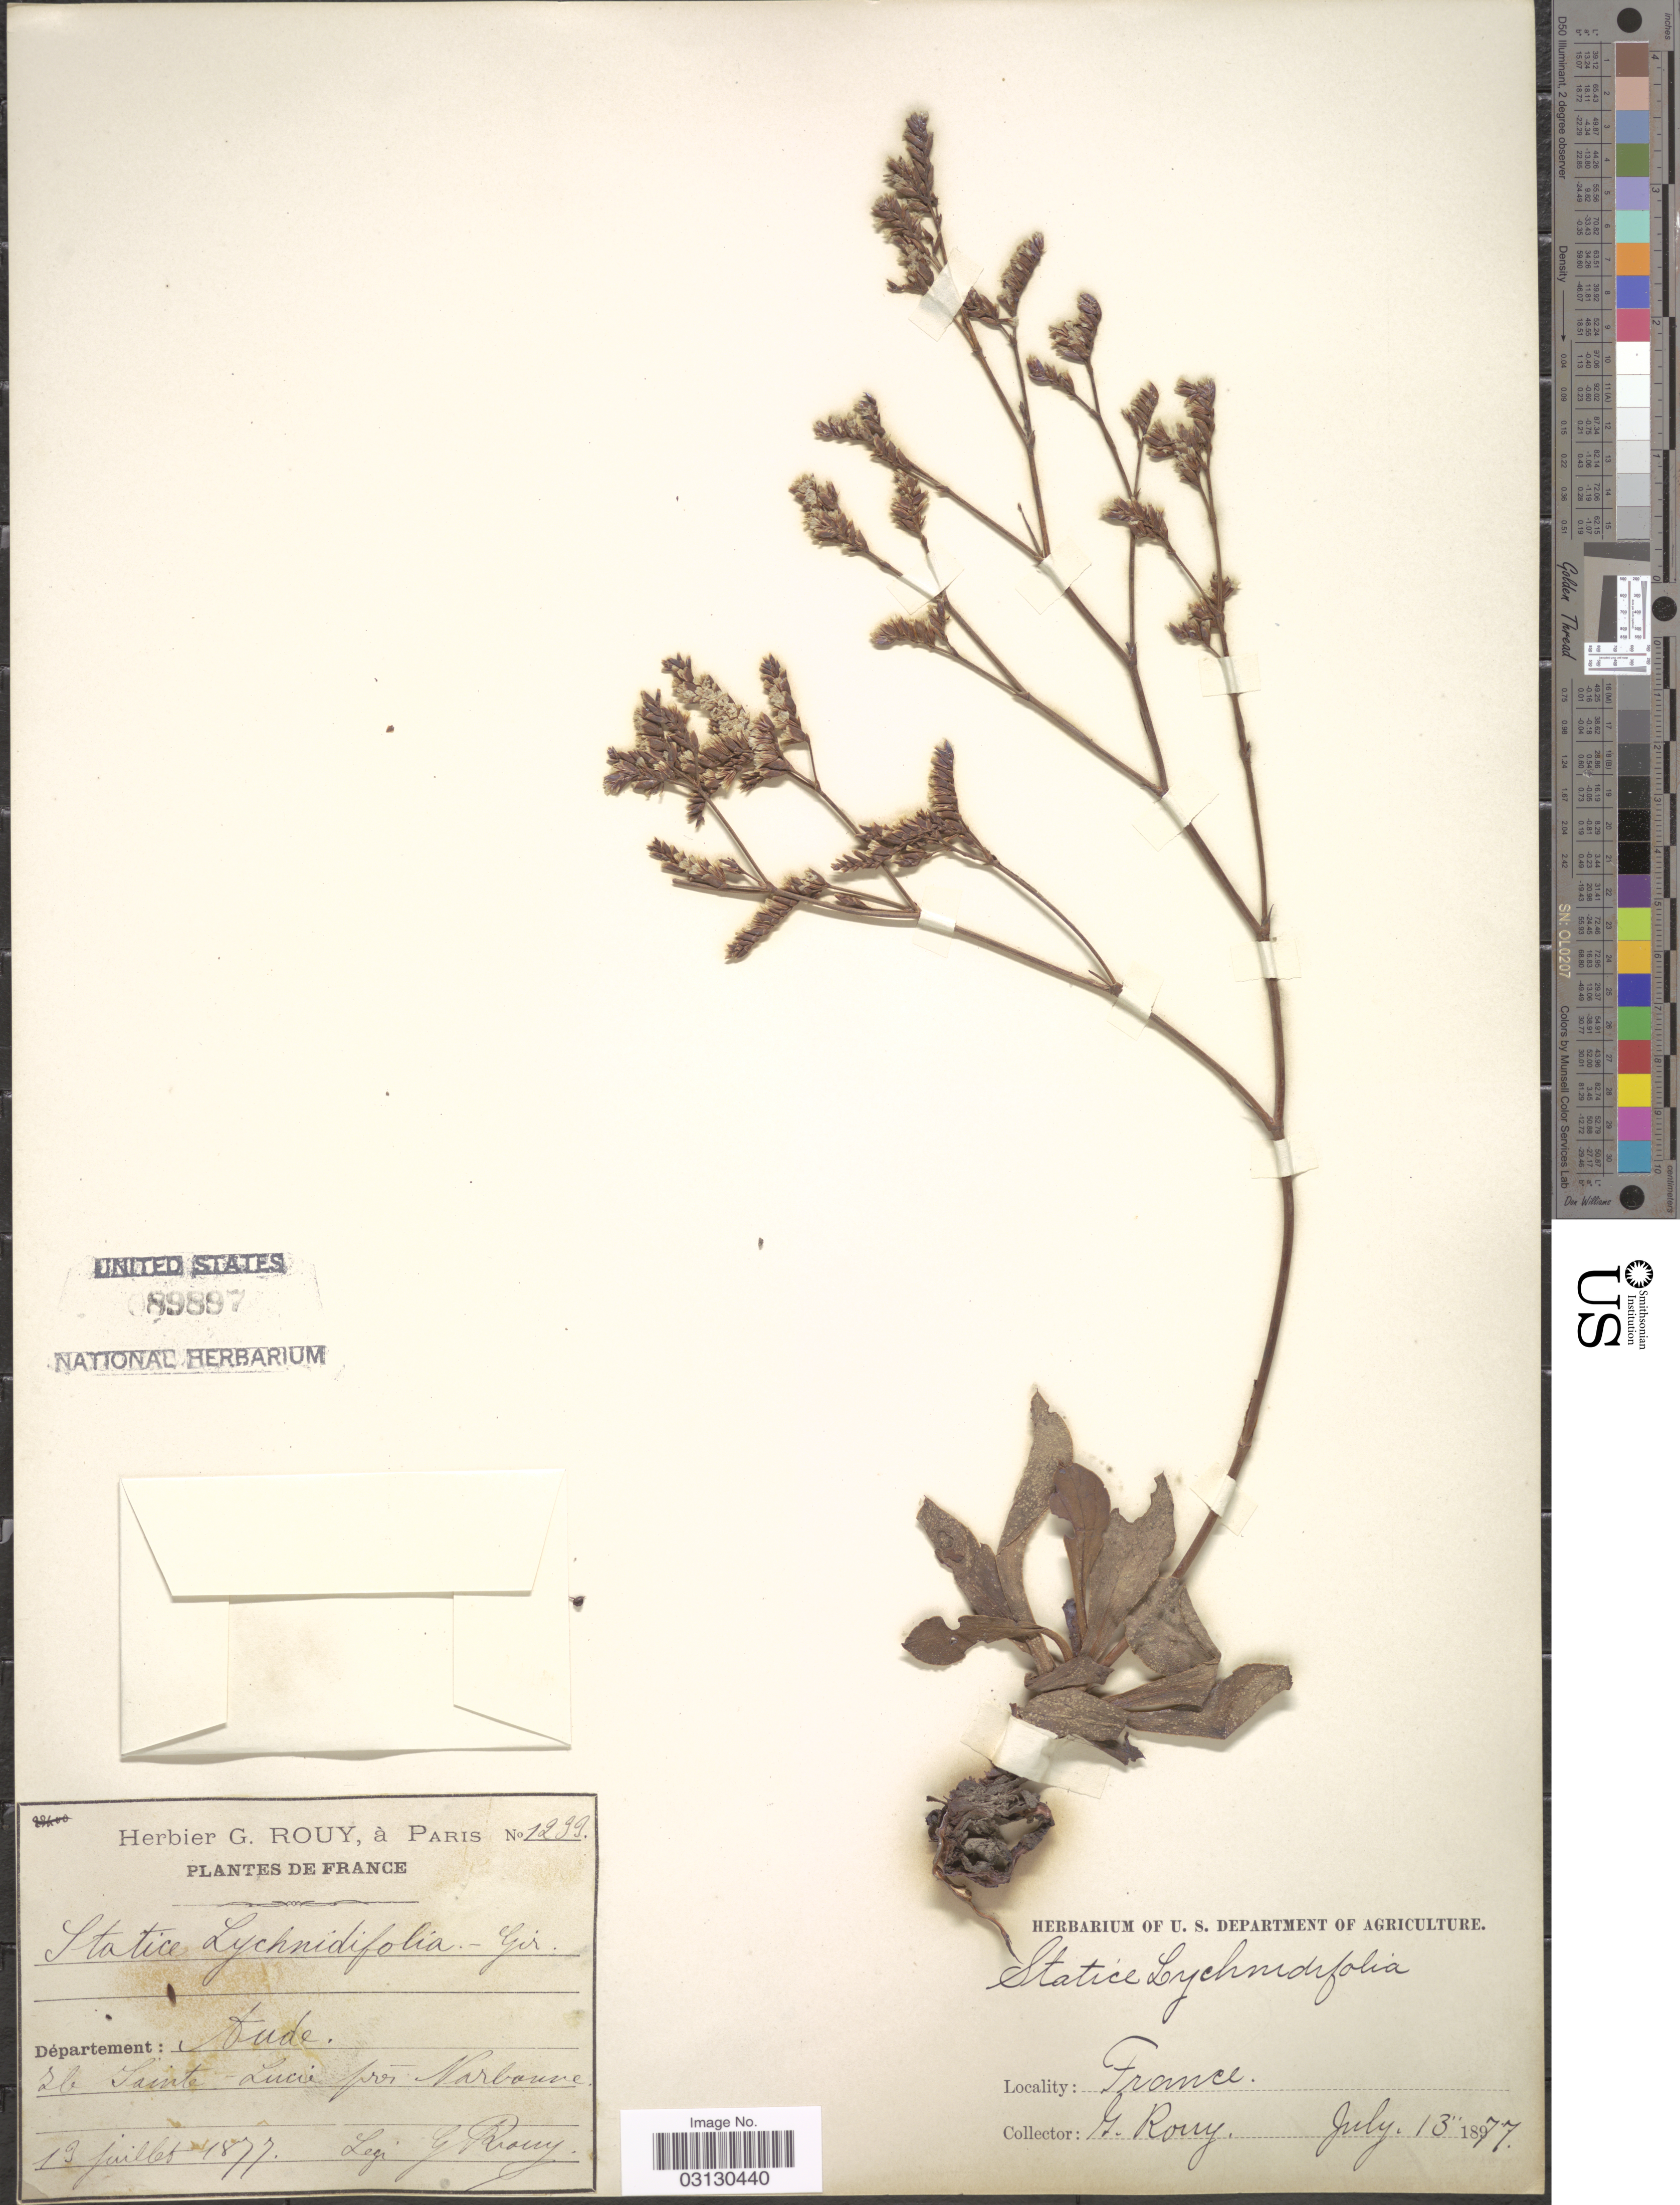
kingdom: Plantae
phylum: Tracheophyta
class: Magnoliopsida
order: Caryophyllales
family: Plumbaginaceae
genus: Limonium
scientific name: Limonium lychnidifolium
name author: (Girard) Kuntze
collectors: G. Rouy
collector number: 1233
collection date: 1877-07-13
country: France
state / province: Occitanie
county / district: Aude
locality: Département: Aude. Ile Sainte-Lucie prés Narbonne.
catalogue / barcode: US 89897